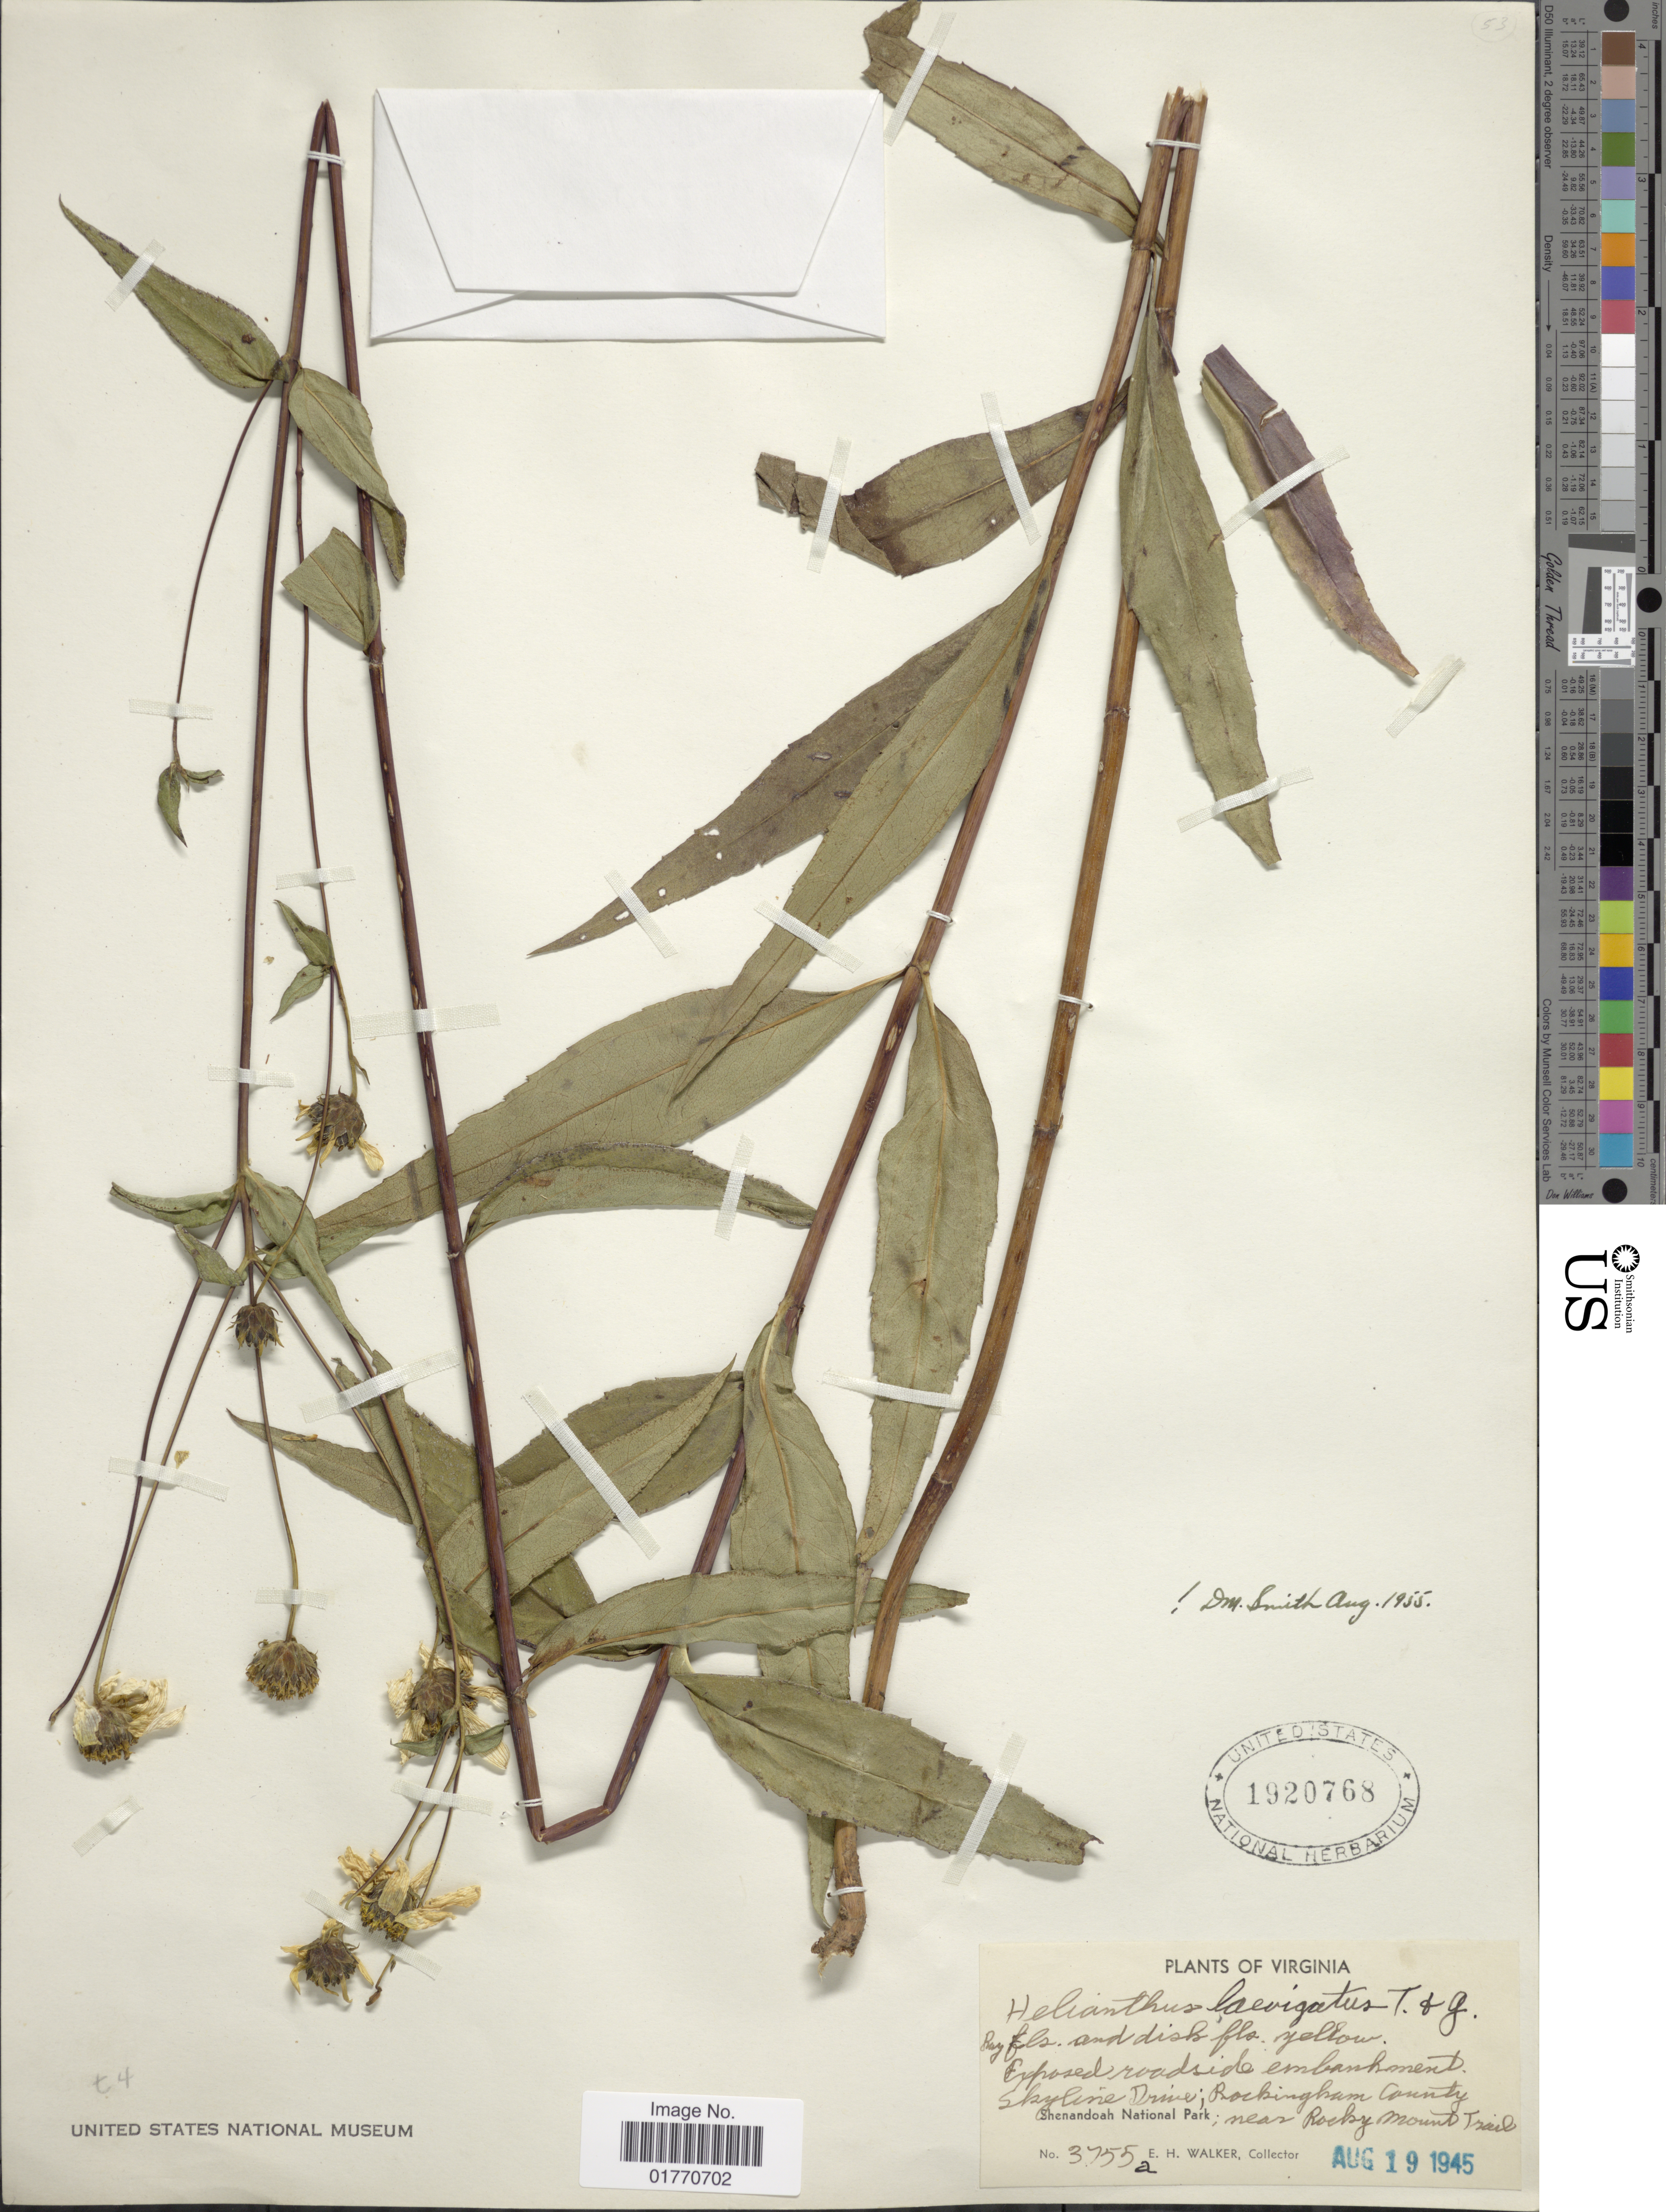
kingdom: Plantae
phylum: Tracheophyta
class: Magnoliopsida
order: Asterales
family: Asteraceae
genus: Helianthus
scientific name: Helianthus laevigatus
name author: Torr. & A. Gray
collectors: E. H. Walker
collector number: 3755a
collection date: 1945-08-19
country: United States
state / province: Virginia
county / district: Rockingham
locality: Exposed roadside embankment, Skyline Drive; Shenandoah National Park; near Rocky Mount Trail.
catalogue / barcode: US 1920768